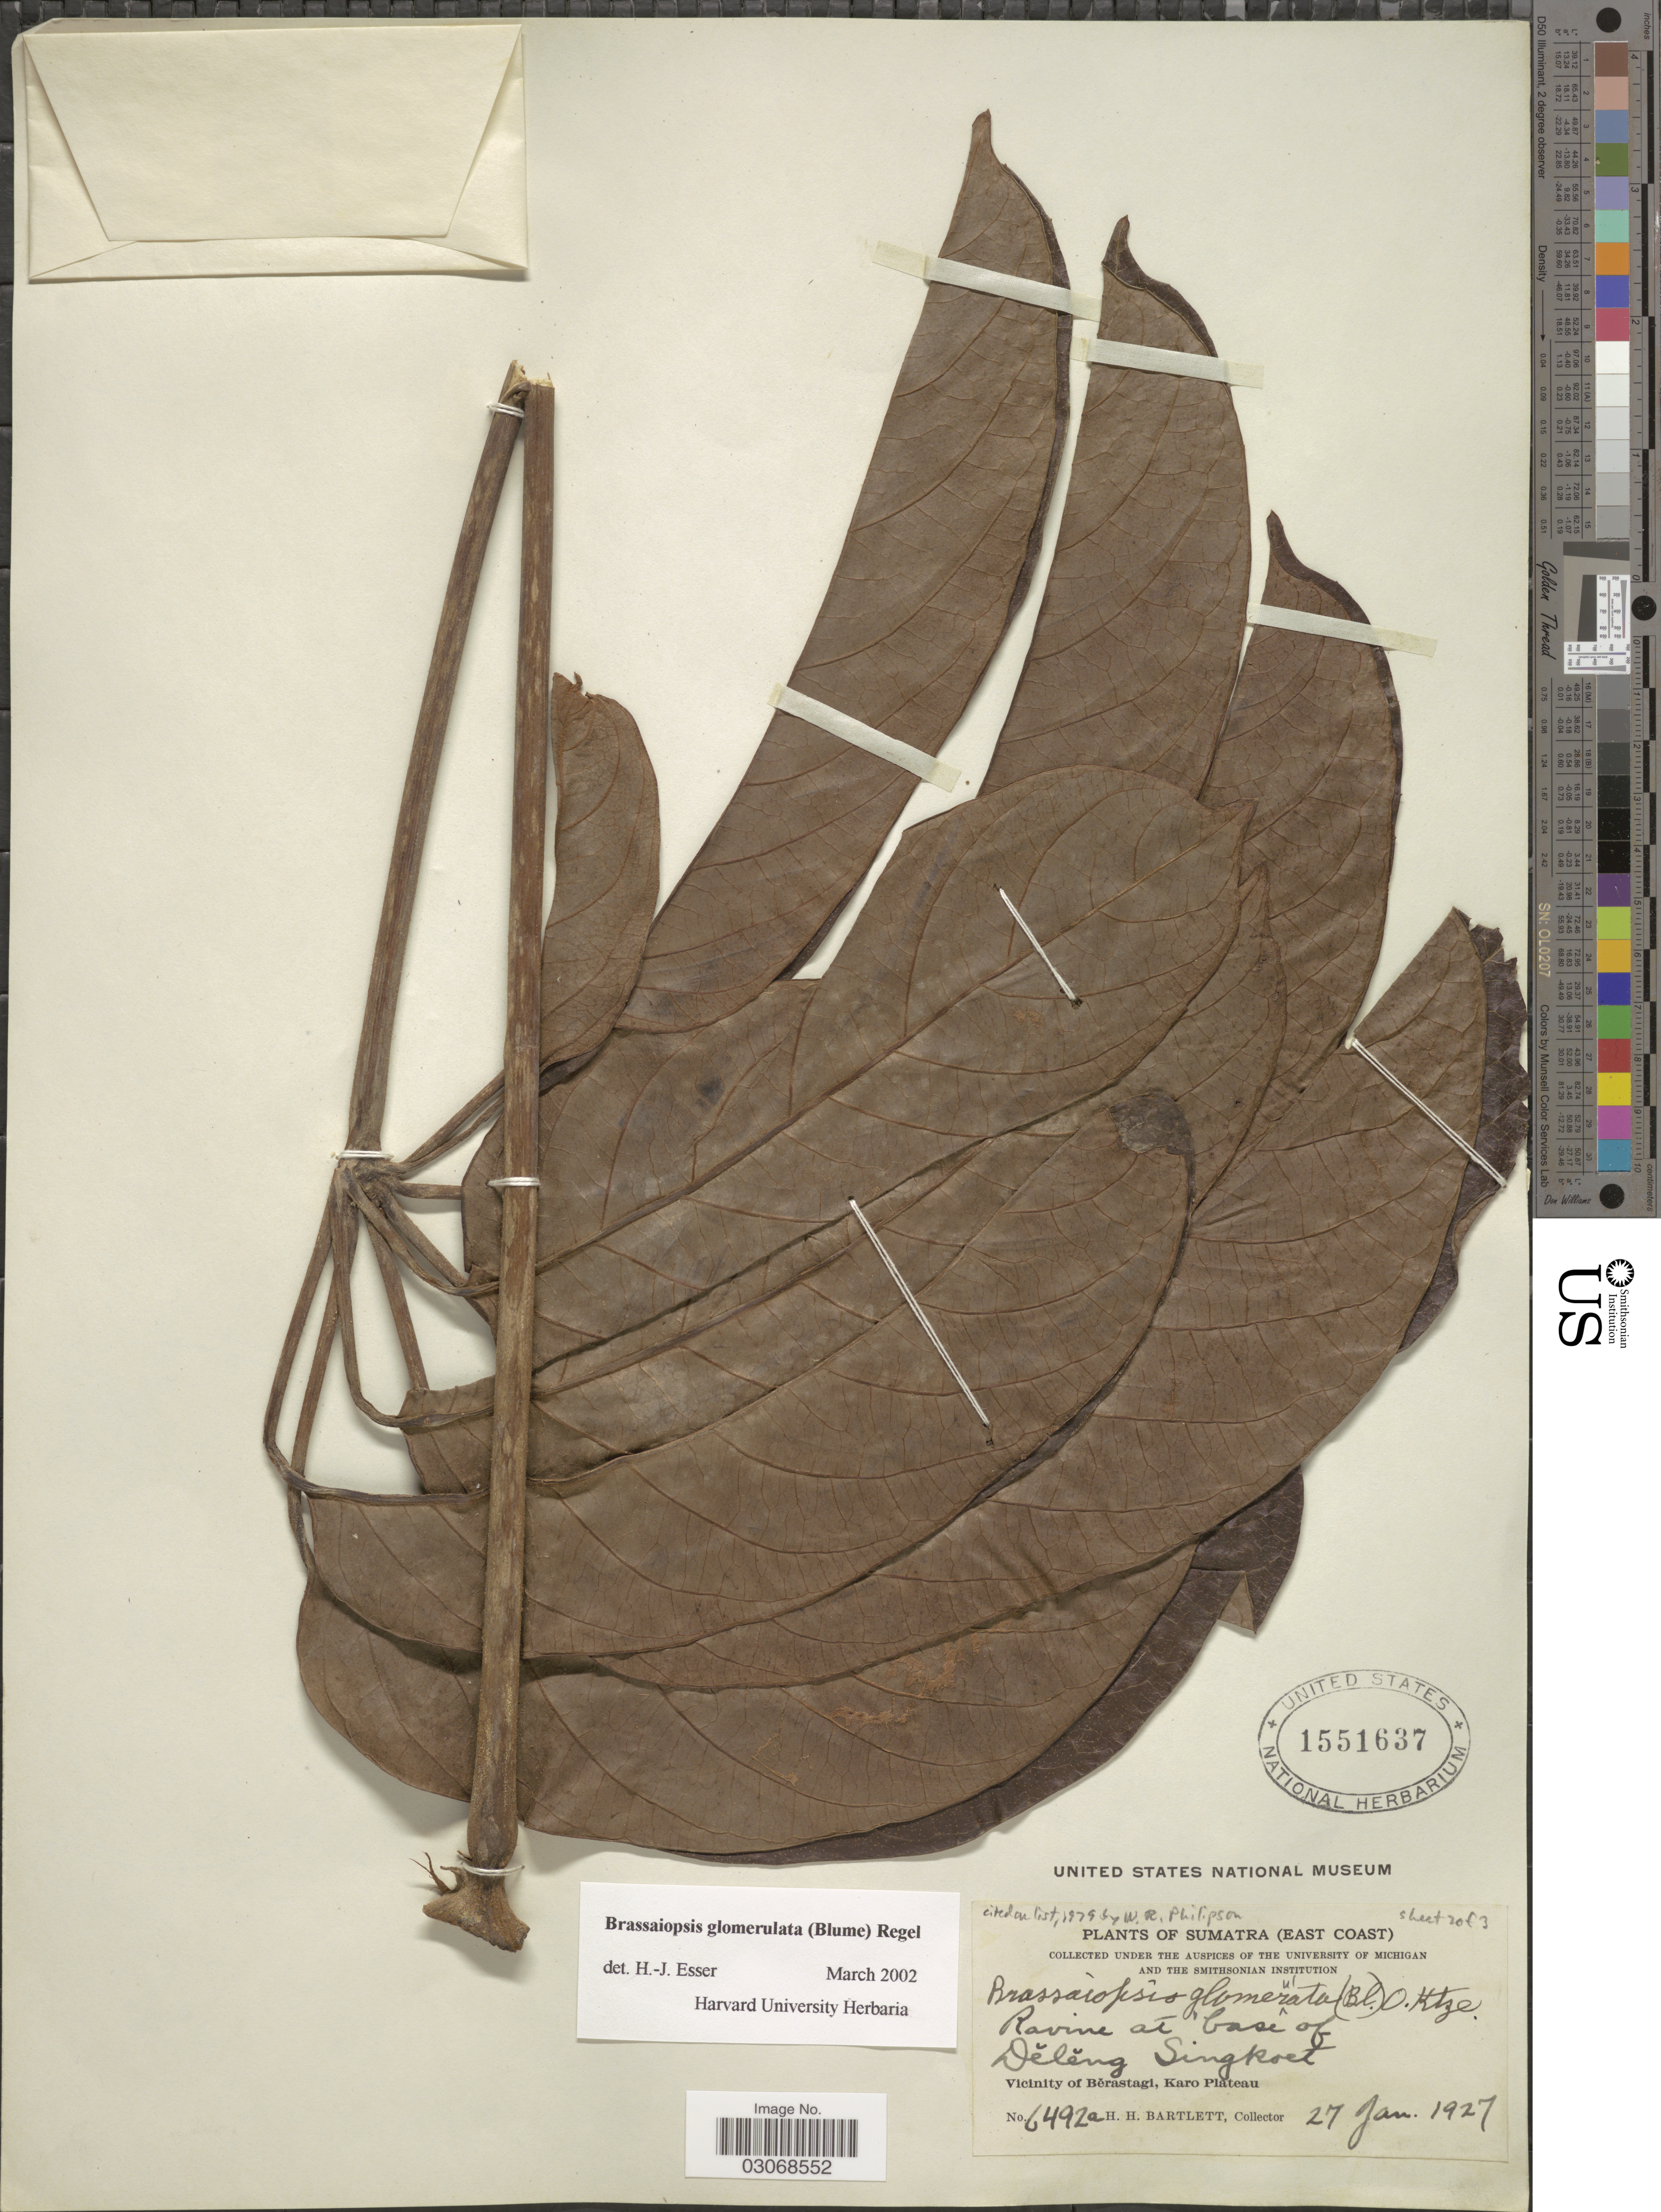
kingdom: Plantae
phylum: Tracheophyta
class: Magnoliopsida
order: Apiales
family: Araliaceae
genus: Brassaiopsis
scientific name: Brassaiopsis glomerulata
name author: (Blume) Regel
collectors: H. H. Bartlett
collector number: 6492a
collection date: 1927-01-27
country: Indonesia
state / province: Sumatra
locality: Ravine at base of Deleng Singkoet, Sumatra (East Coast) Vicinity of Berastagi, Karo Plateau.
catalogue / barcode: US 1551637